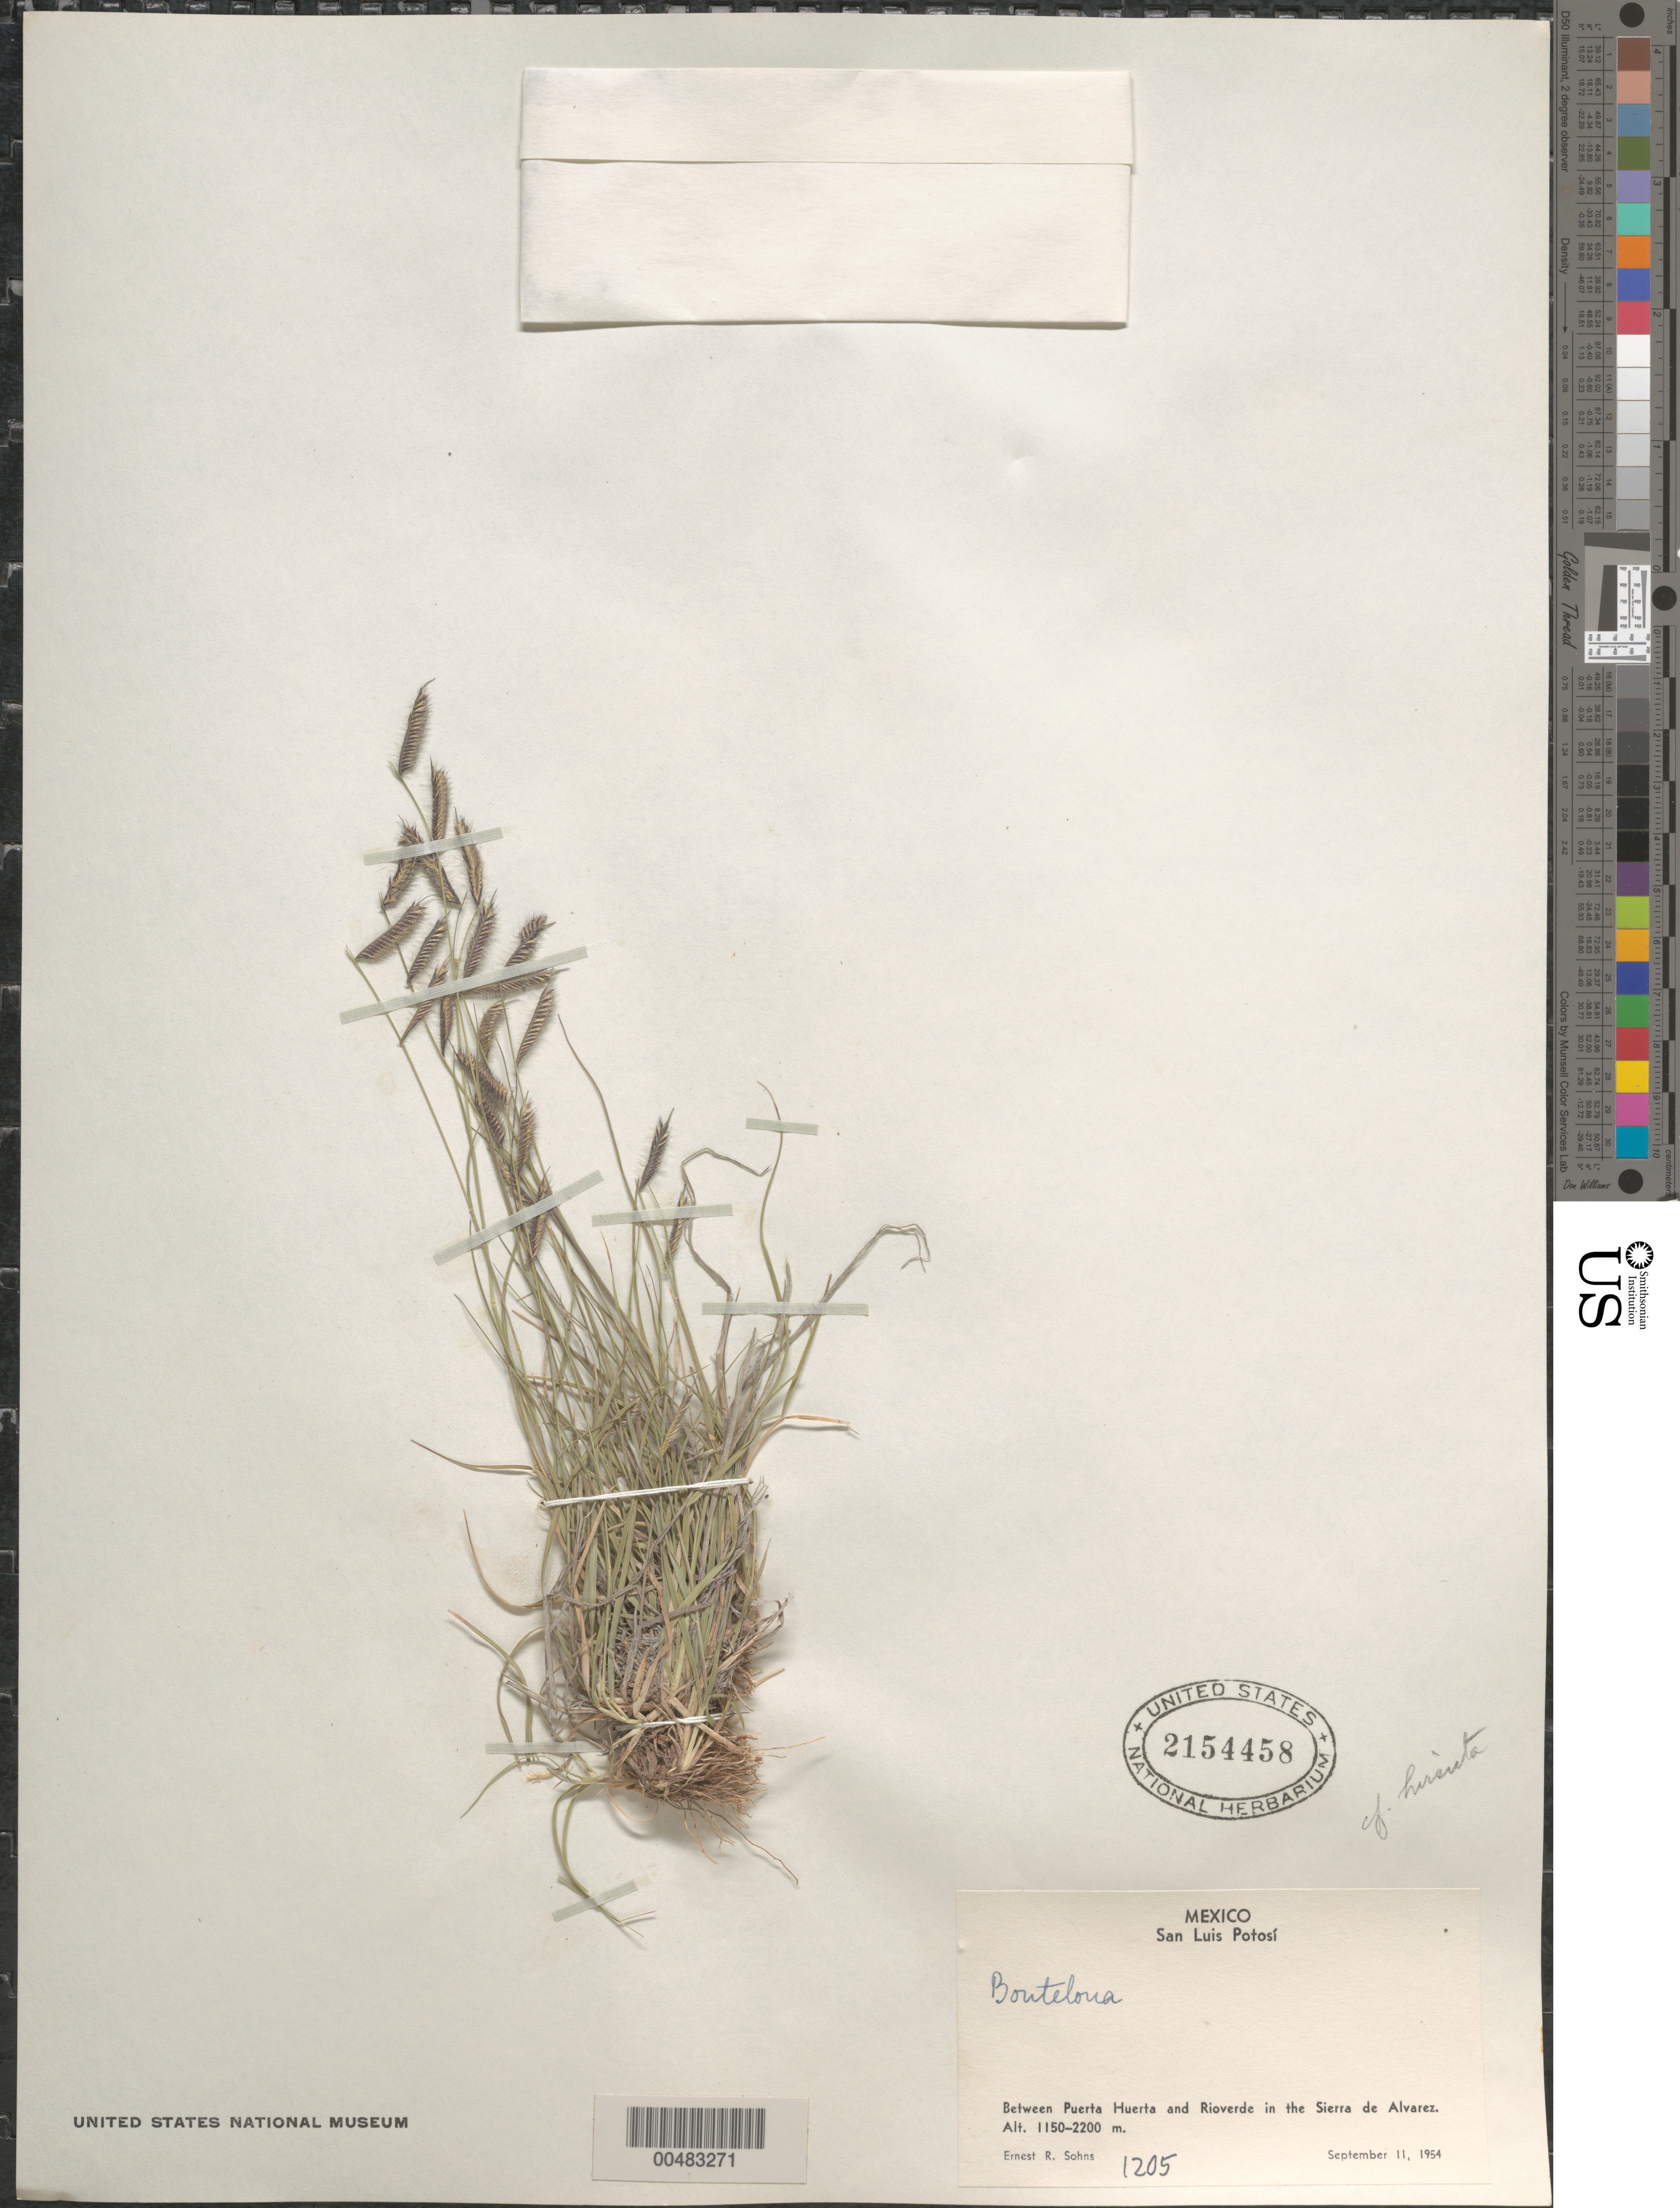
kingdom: Plantae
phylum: Tracheophyta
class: Liliopsida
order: Poales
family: Poaceae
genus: Bouteloua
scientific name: Bouteloua hirsuta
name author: Lag.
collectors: E. R. Sohns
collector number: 1205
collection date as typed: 11 Sep 1954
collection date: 1954-09-11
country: Mexico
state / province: San Luis Potosi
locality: Between Puerta Huerta and Rioverde in the Sierra de Alvarez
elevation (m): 1150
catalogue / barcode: US 2154458